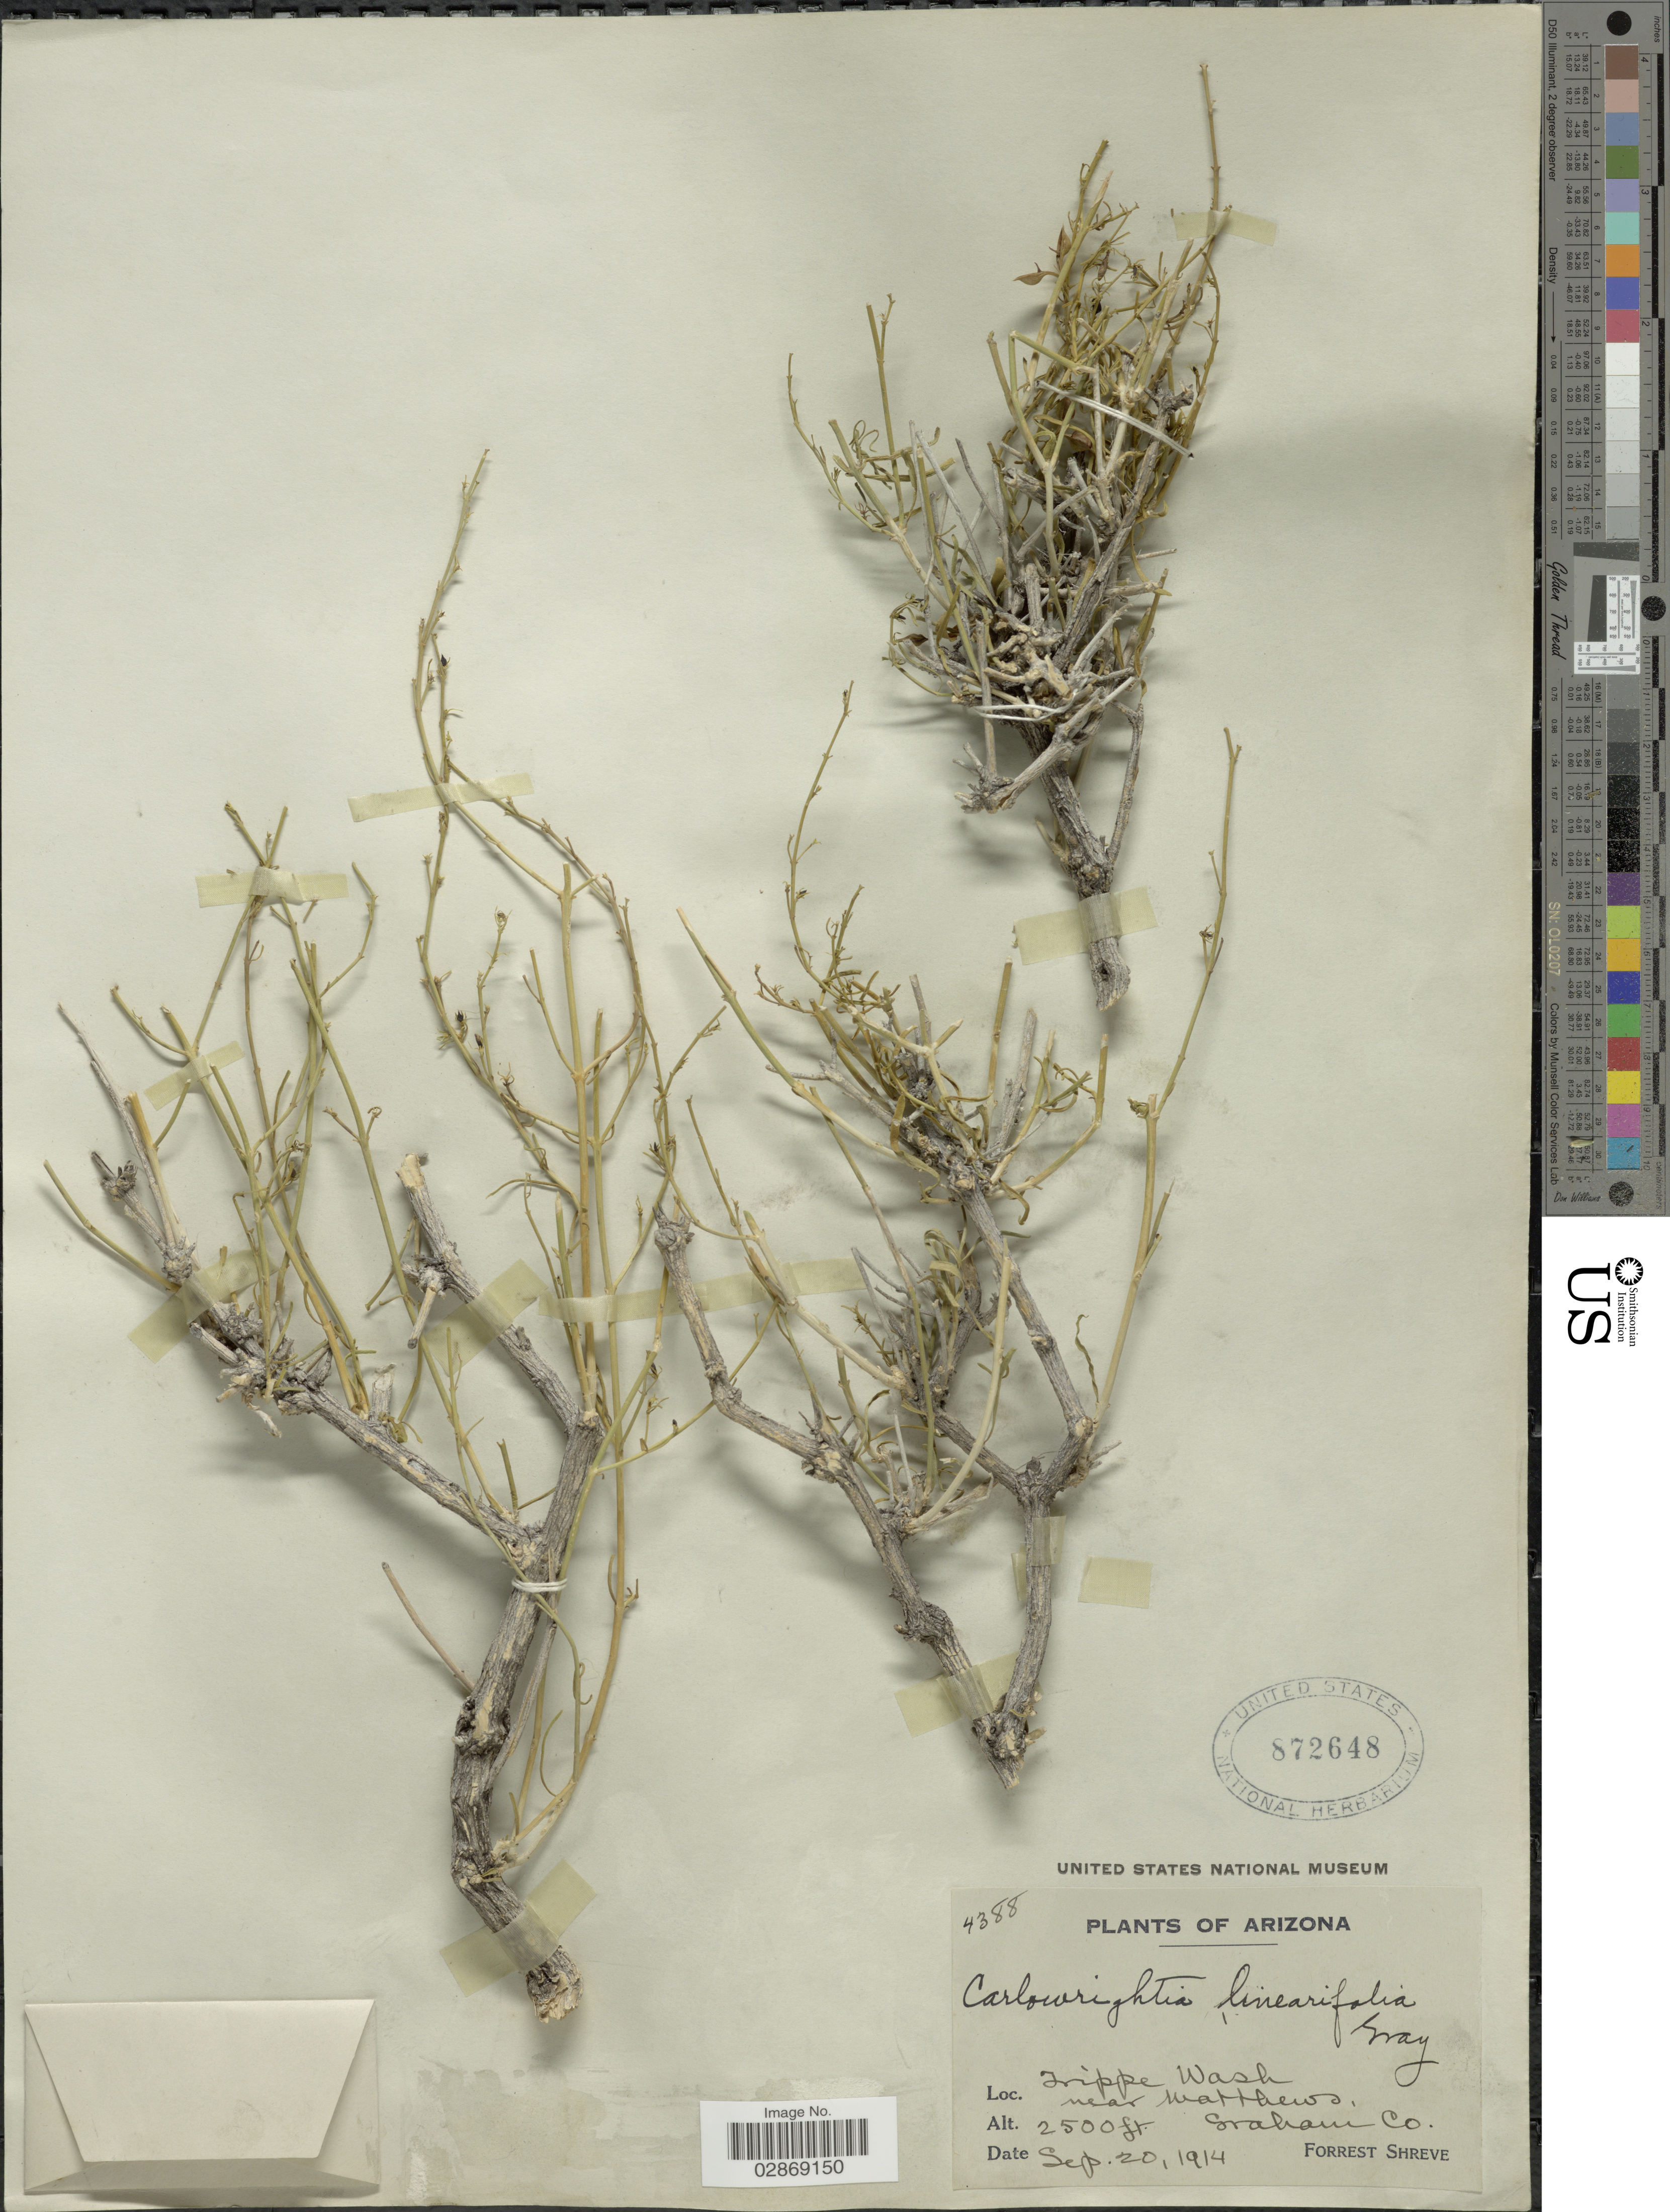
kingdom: Plantae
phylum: Tracheophyta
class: Magnoliopsida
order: Lamiales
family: Acanthaceae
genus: Carlowrightia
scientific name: Carlowrightia linearifolia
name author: (Torr.) A. Gray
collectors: F. Shreve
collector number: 4388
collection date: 1914-09-20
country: United States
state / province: Arizona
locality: Trippe Wash, near Matthews, Graham Co.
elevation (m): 762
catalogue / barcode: US 872648